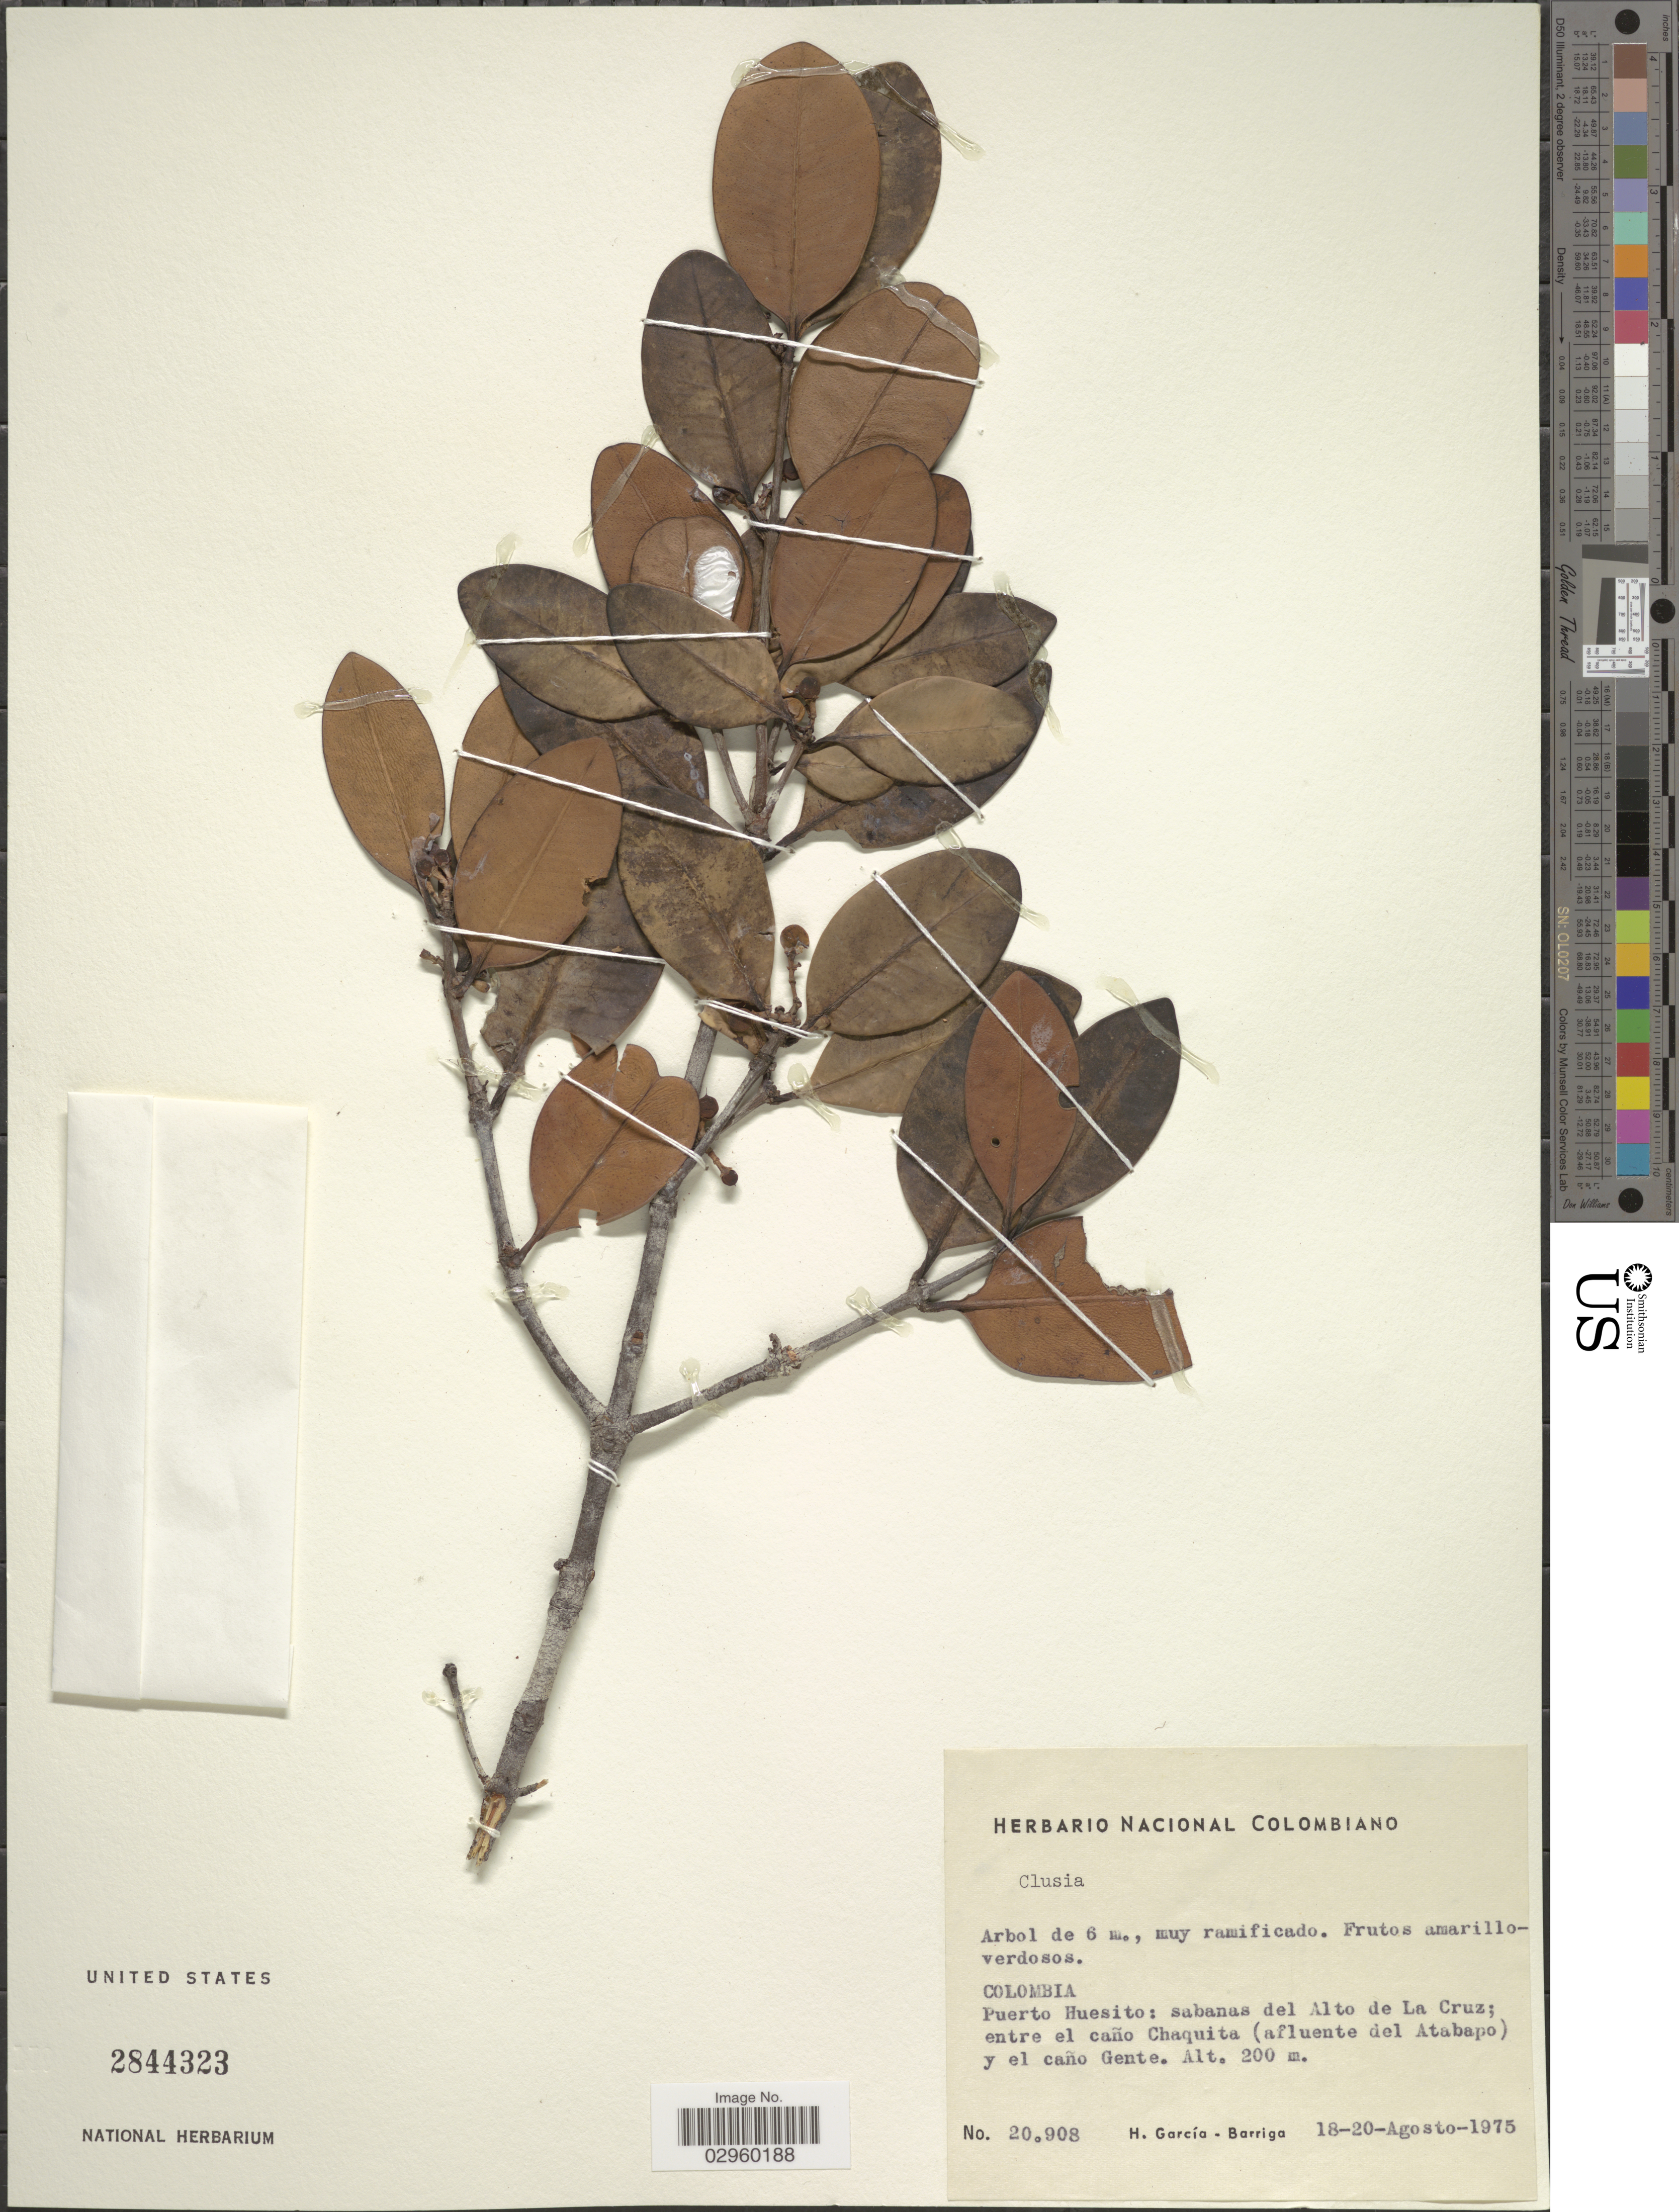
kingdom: Plantae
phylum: Tracheophyta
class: Magnoliopsida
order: Malpighiales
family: Clusiaceae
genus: Clusia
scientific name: Clusia sp.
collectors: H. García Barriga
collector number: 20908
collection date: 1975-08-18/1975-08-20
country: Colombia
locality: Puerto Huesito: sabanas del Alto de La Cruz; entre el caño Chaquita (afluente del Atabapo) y el caño Gente.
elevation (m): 200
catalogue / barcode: US 2844323